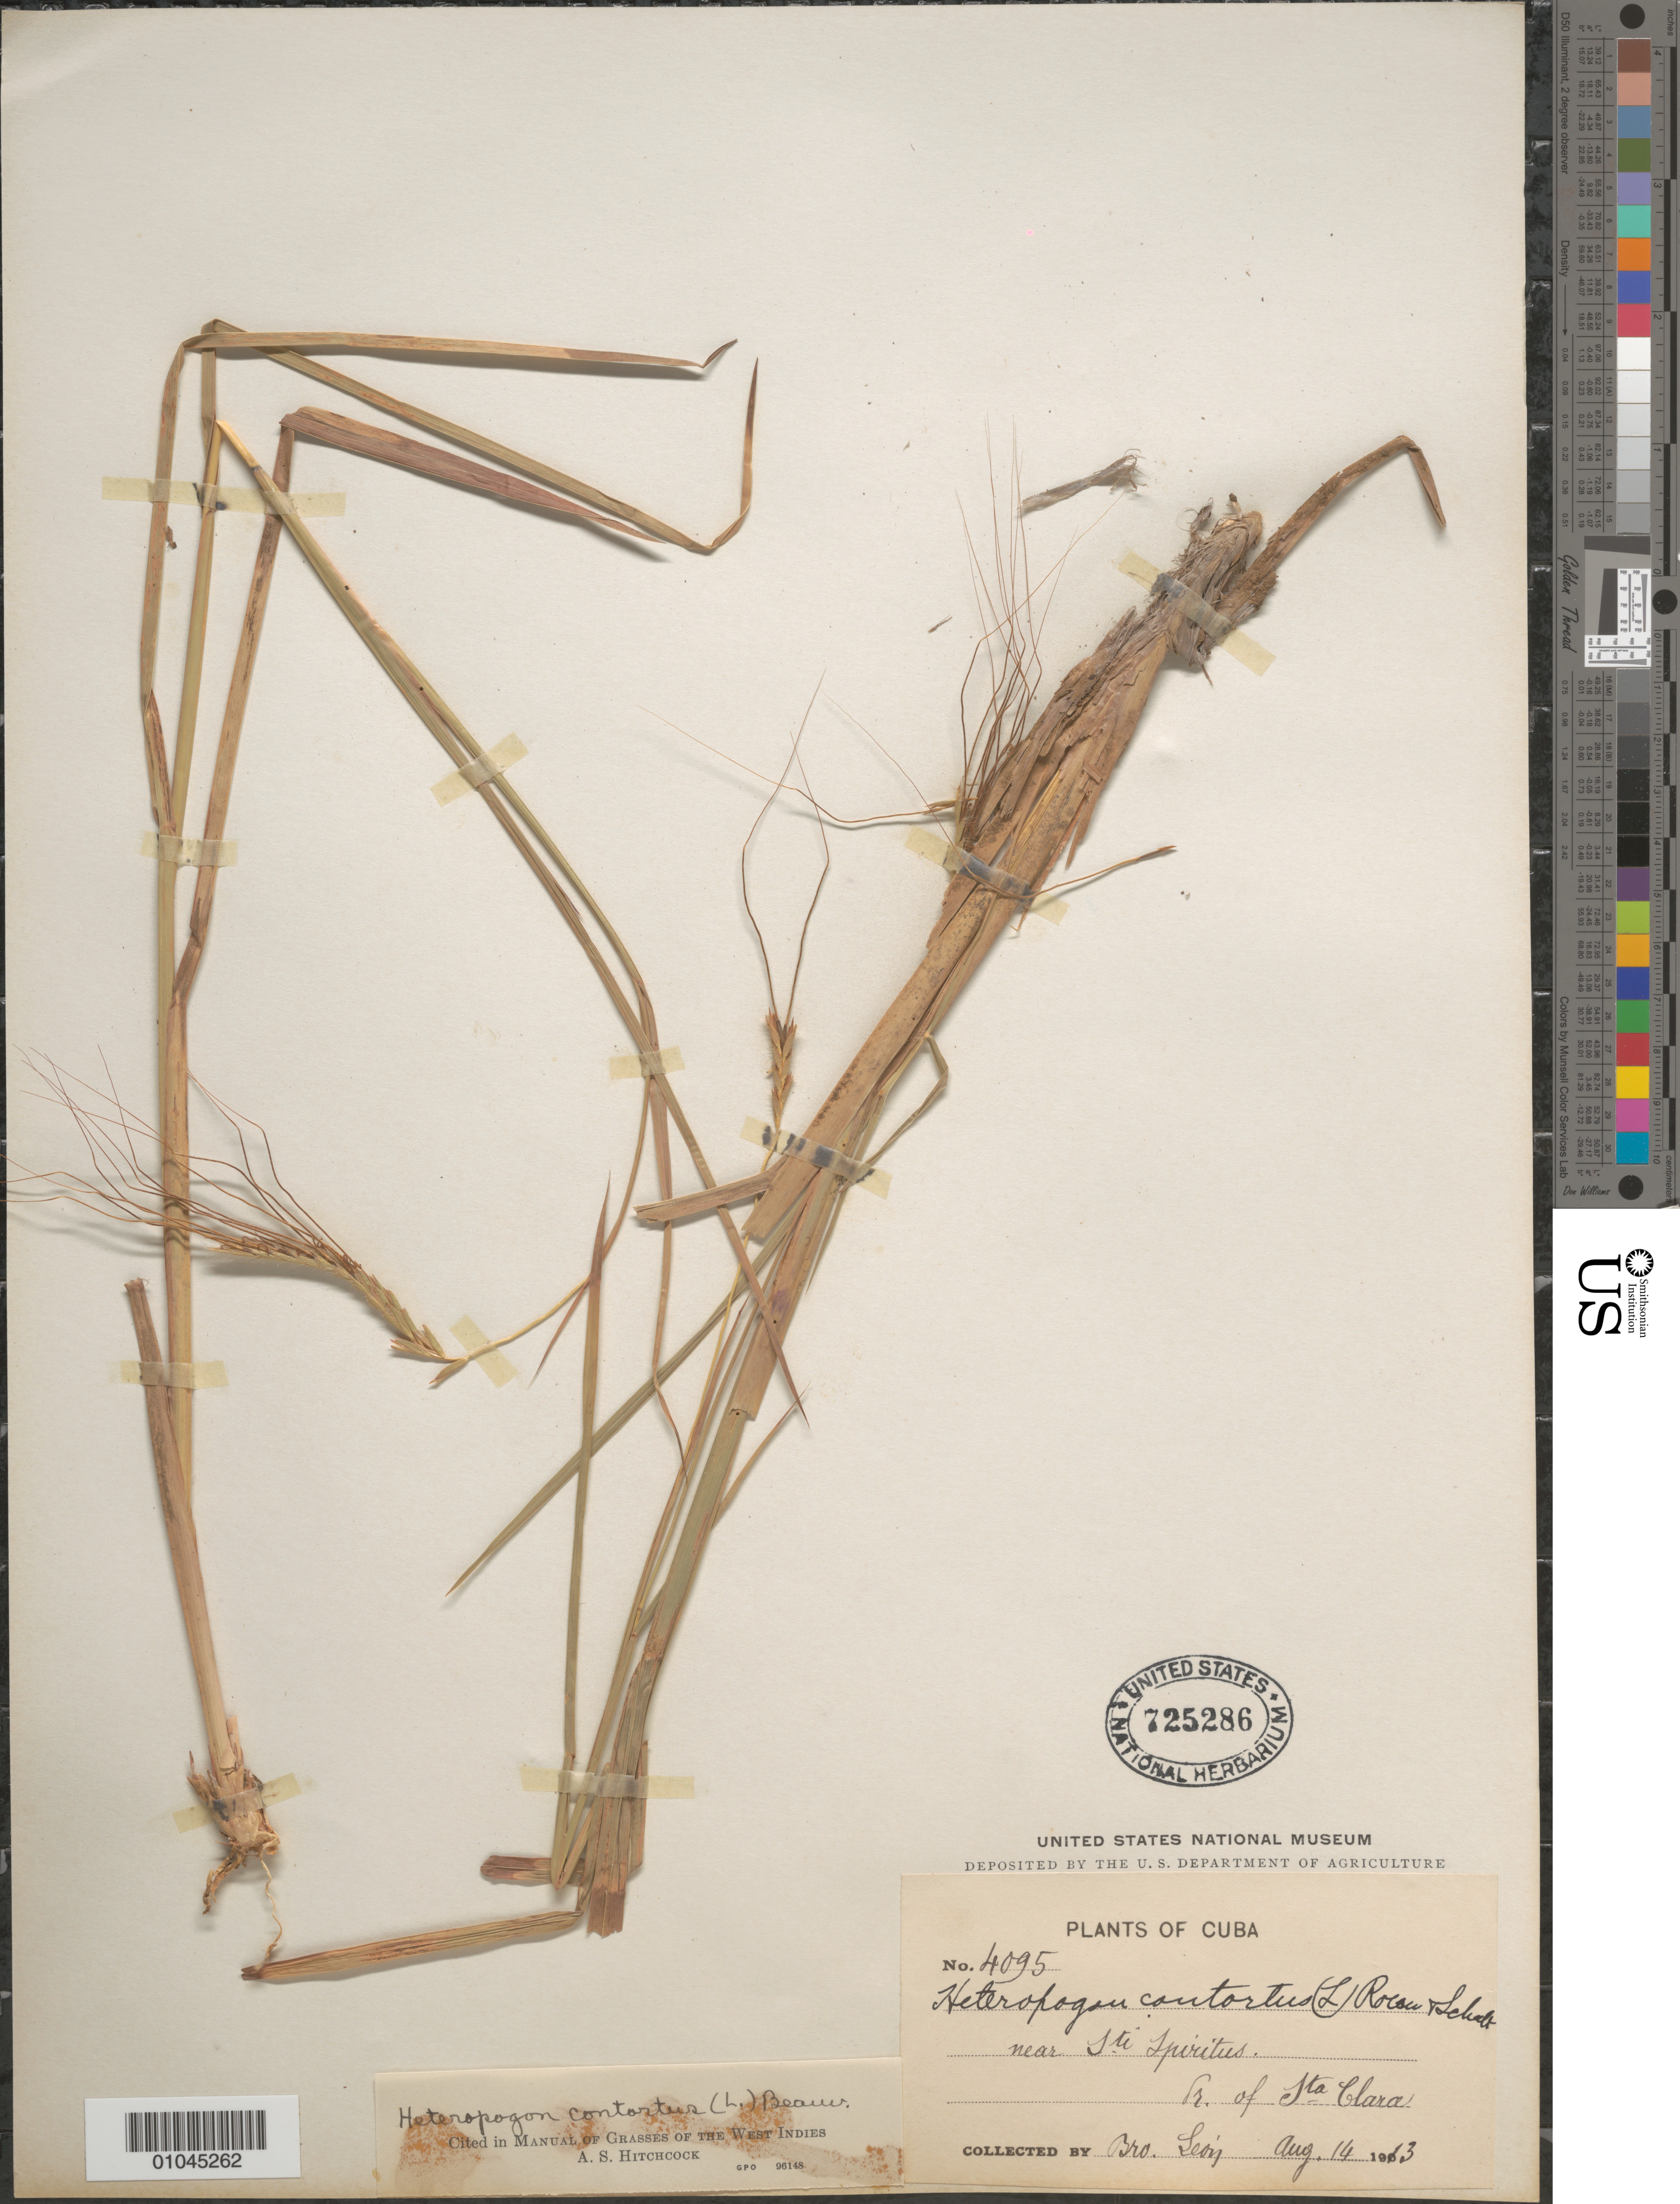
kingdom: Plantae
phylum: Tracheophyta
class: Liliopsida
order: Poales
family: Poaceae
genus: Heteropogon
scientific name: Heteropogon contortus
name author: (L.) P. Beauv. ex Roem. & Schult.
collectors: Bro. León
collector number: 4095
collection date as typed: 14 Aug 1913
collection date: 1913-08-14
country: Cuba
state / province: Villa Clara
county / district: Santa Clara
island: Cuba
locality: Near Sancti Spiritus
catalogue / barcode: US 725286